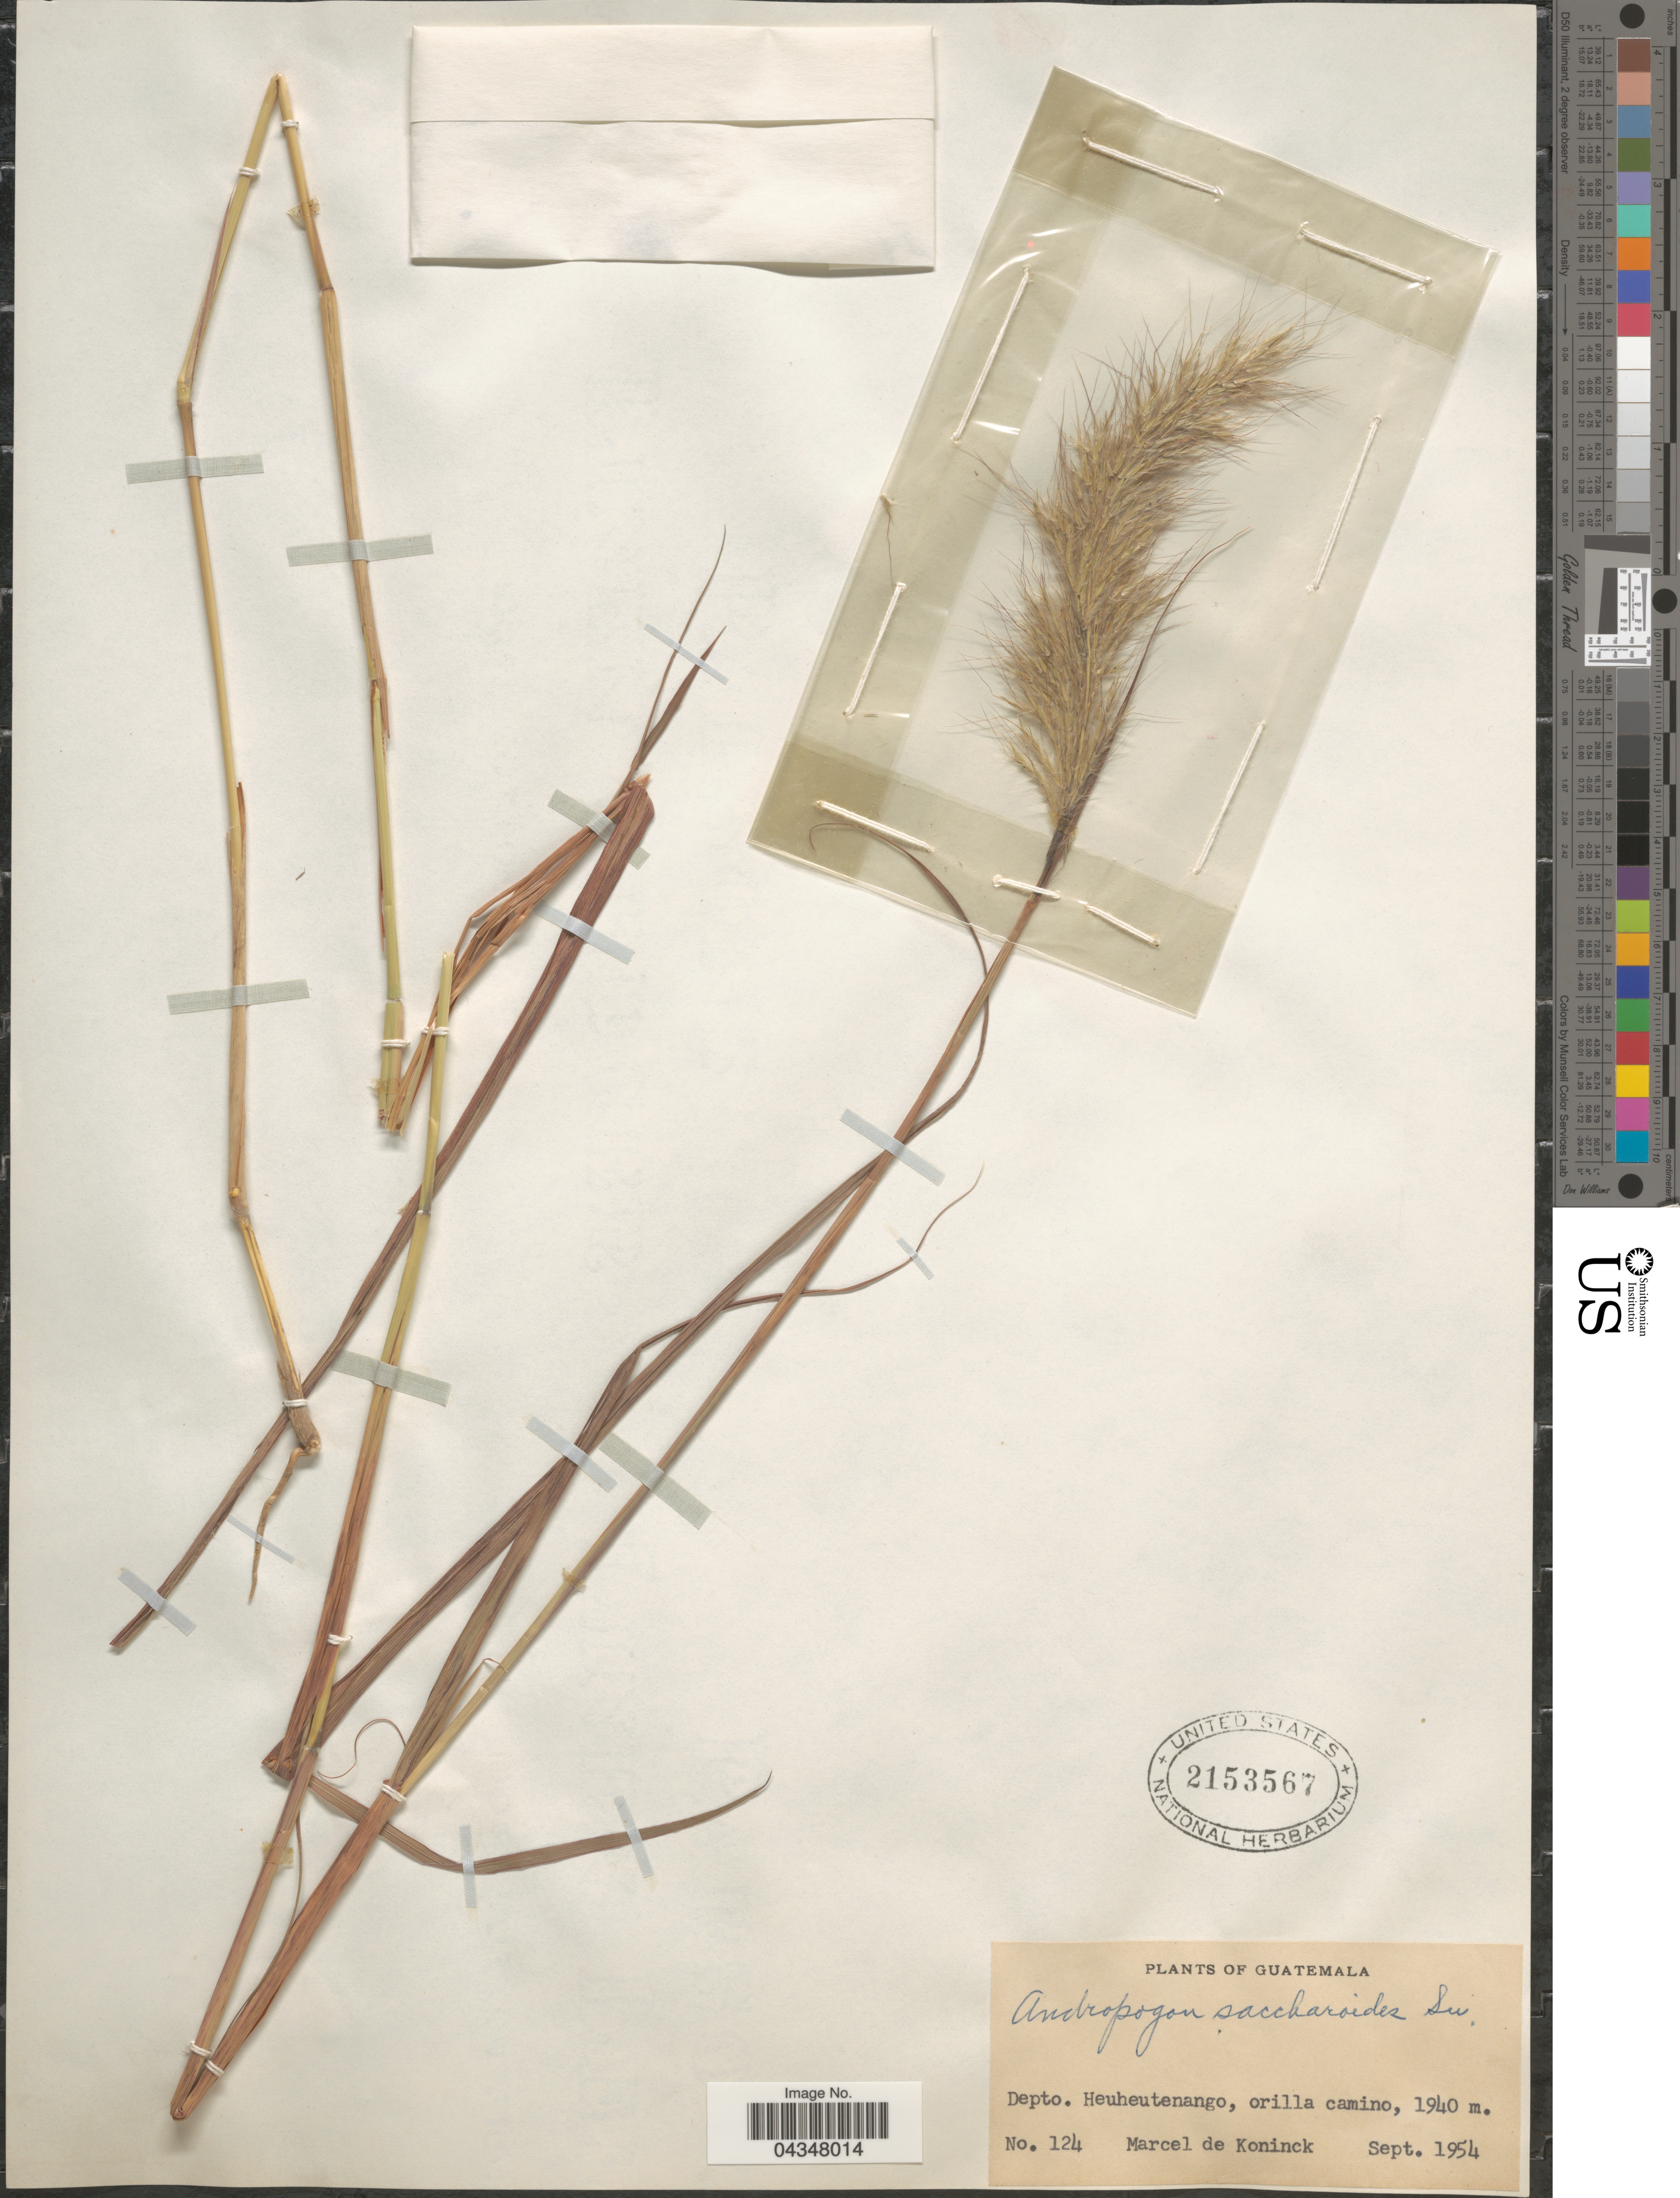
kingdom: Plantae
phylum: Tracheophyta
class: Liliopsida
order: Poales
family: Poaceae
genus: Bothriochloa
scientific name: Bothriochloa saccharoides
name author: (Sw.) Rydb.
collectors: M. Koninck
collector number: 124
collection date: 1954-09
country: Guatemala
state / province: Huehuetenango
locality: Depto. Huehuetenango, orilla camino.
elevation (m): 1940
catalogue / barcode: US 2153567